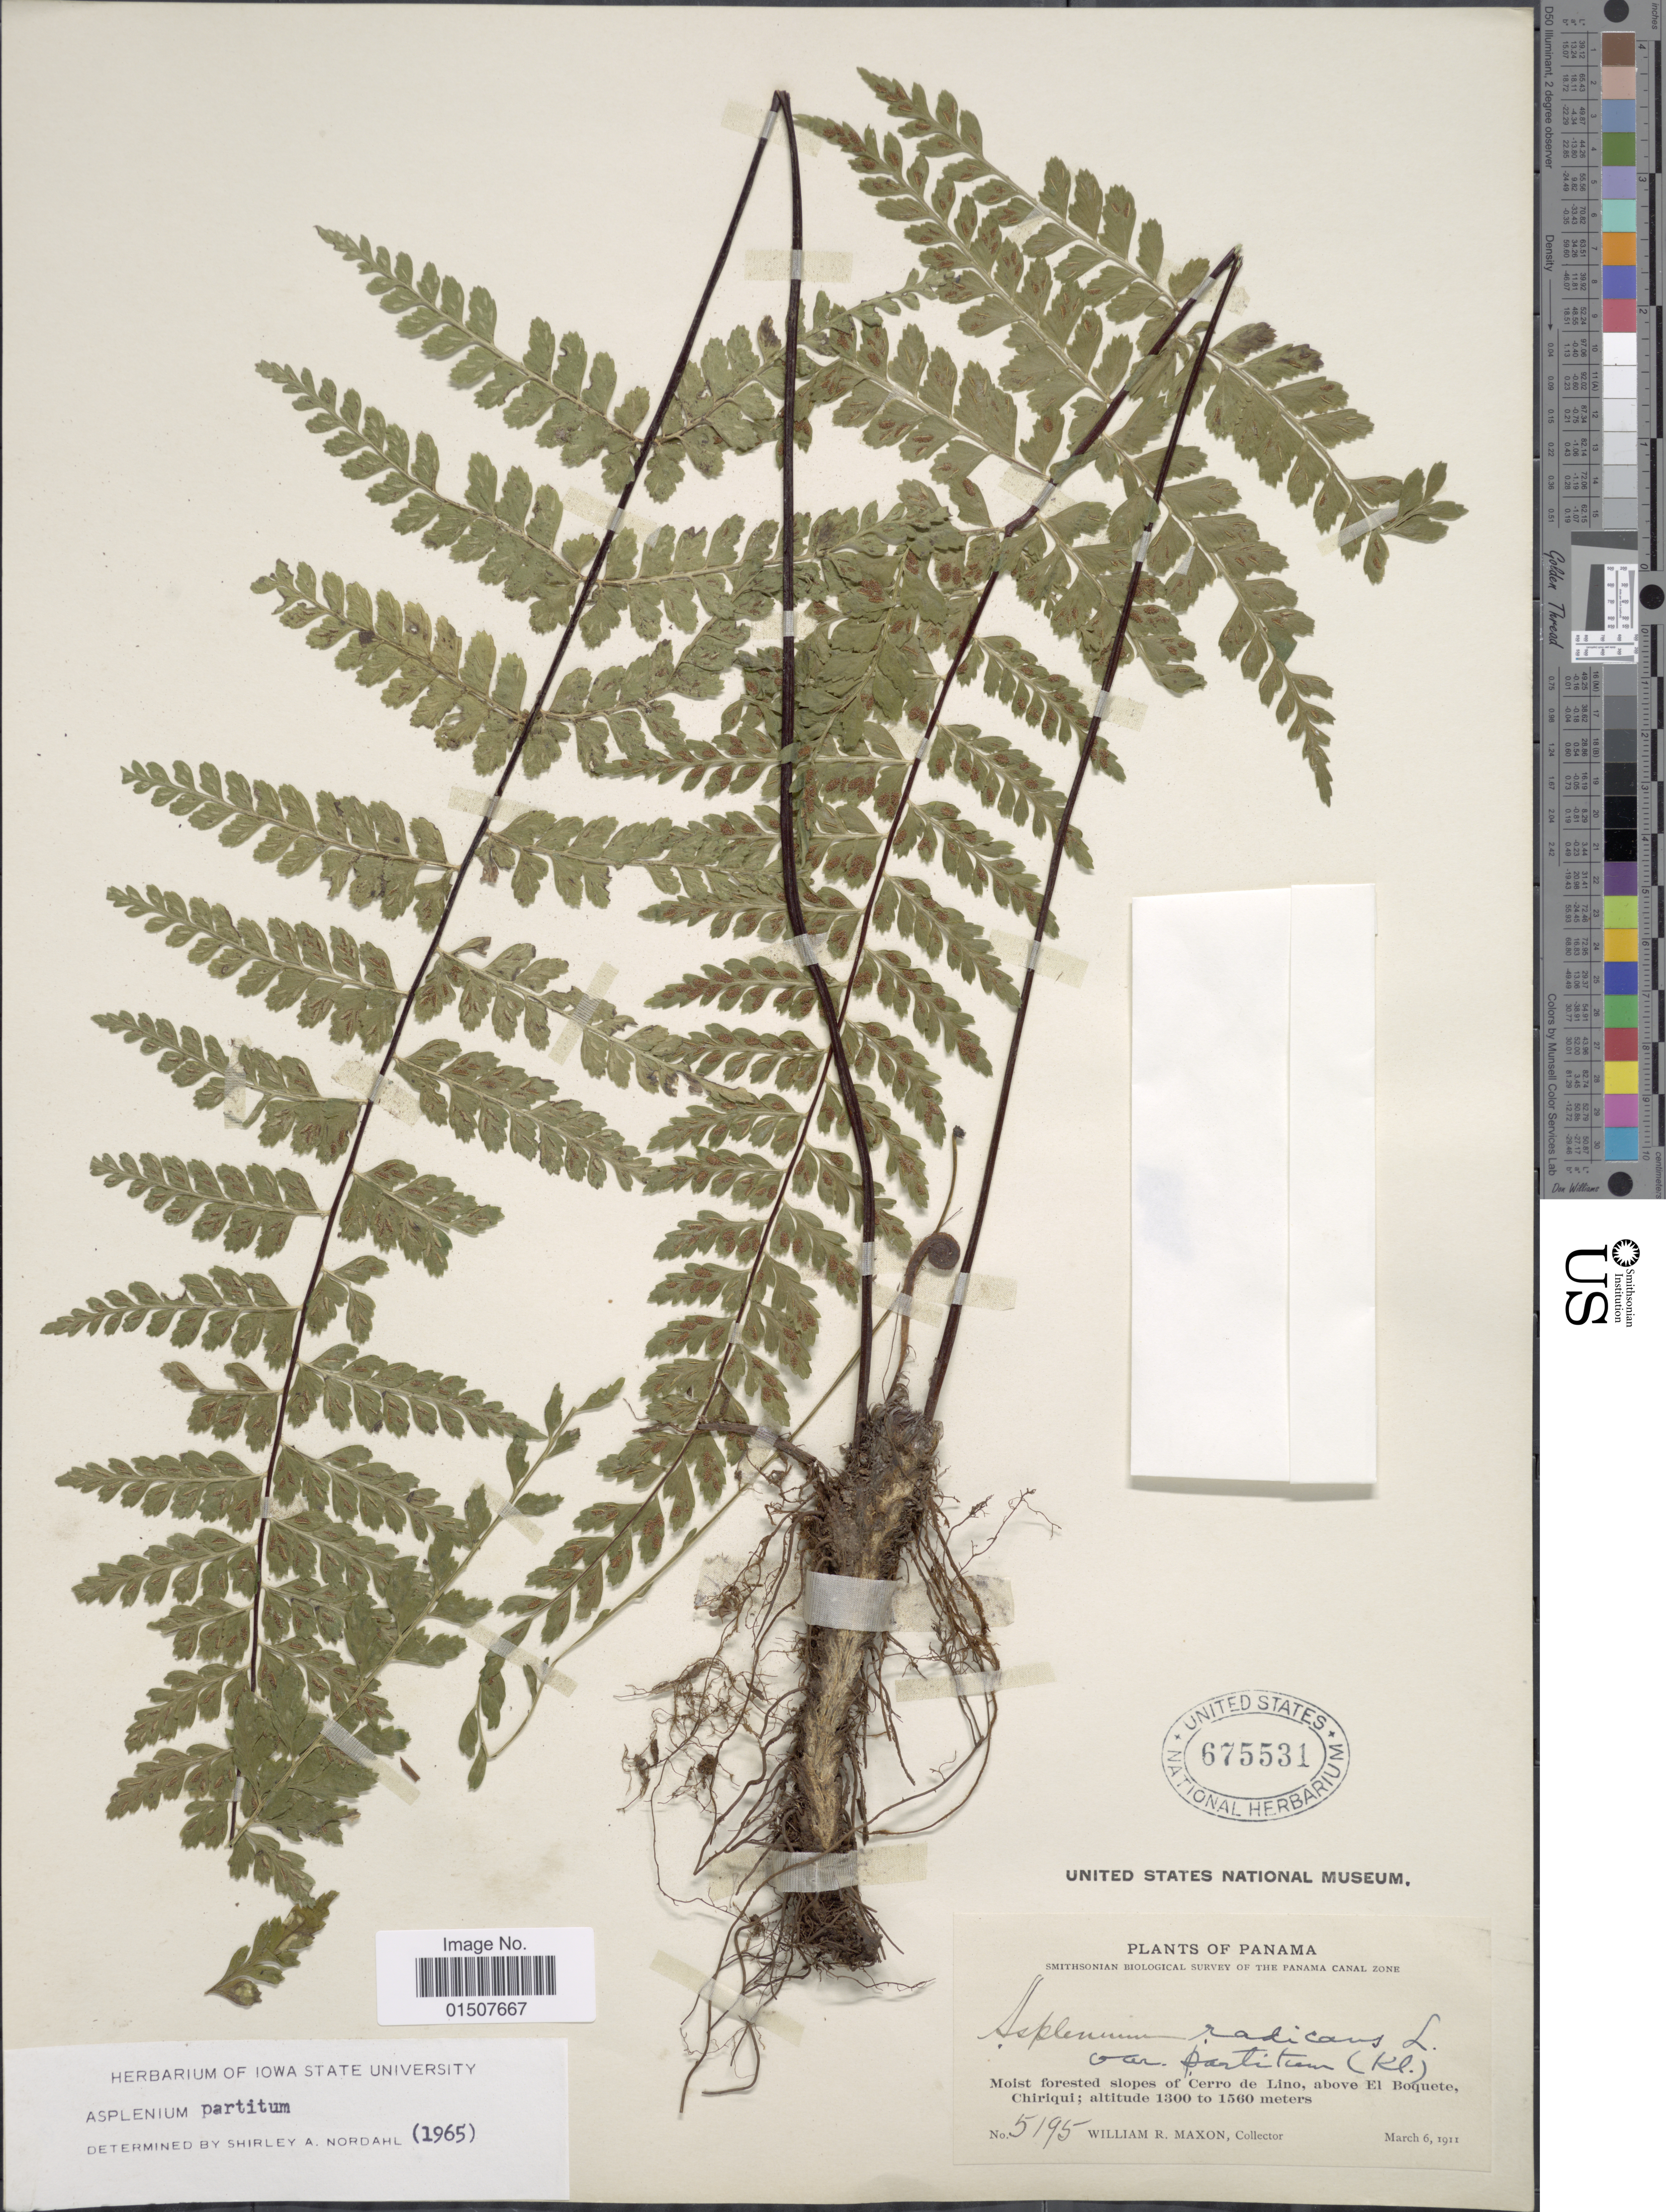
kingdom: Plantae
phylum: Tracheophyta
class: Polypodiopsida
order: Polypodiales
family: Aspleniaceae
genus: Asplenium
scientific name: Asplenium radicans var. partitum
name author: (Klotzsch) Hieron.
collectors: W. R. Maxon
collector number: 5195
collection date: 1911-03-06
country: Panama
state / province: Chiriqui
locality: Moist forested slopes of cerro de Lino, above El Boquete, Chiriqui.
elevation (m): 1300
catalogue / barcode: US 675531